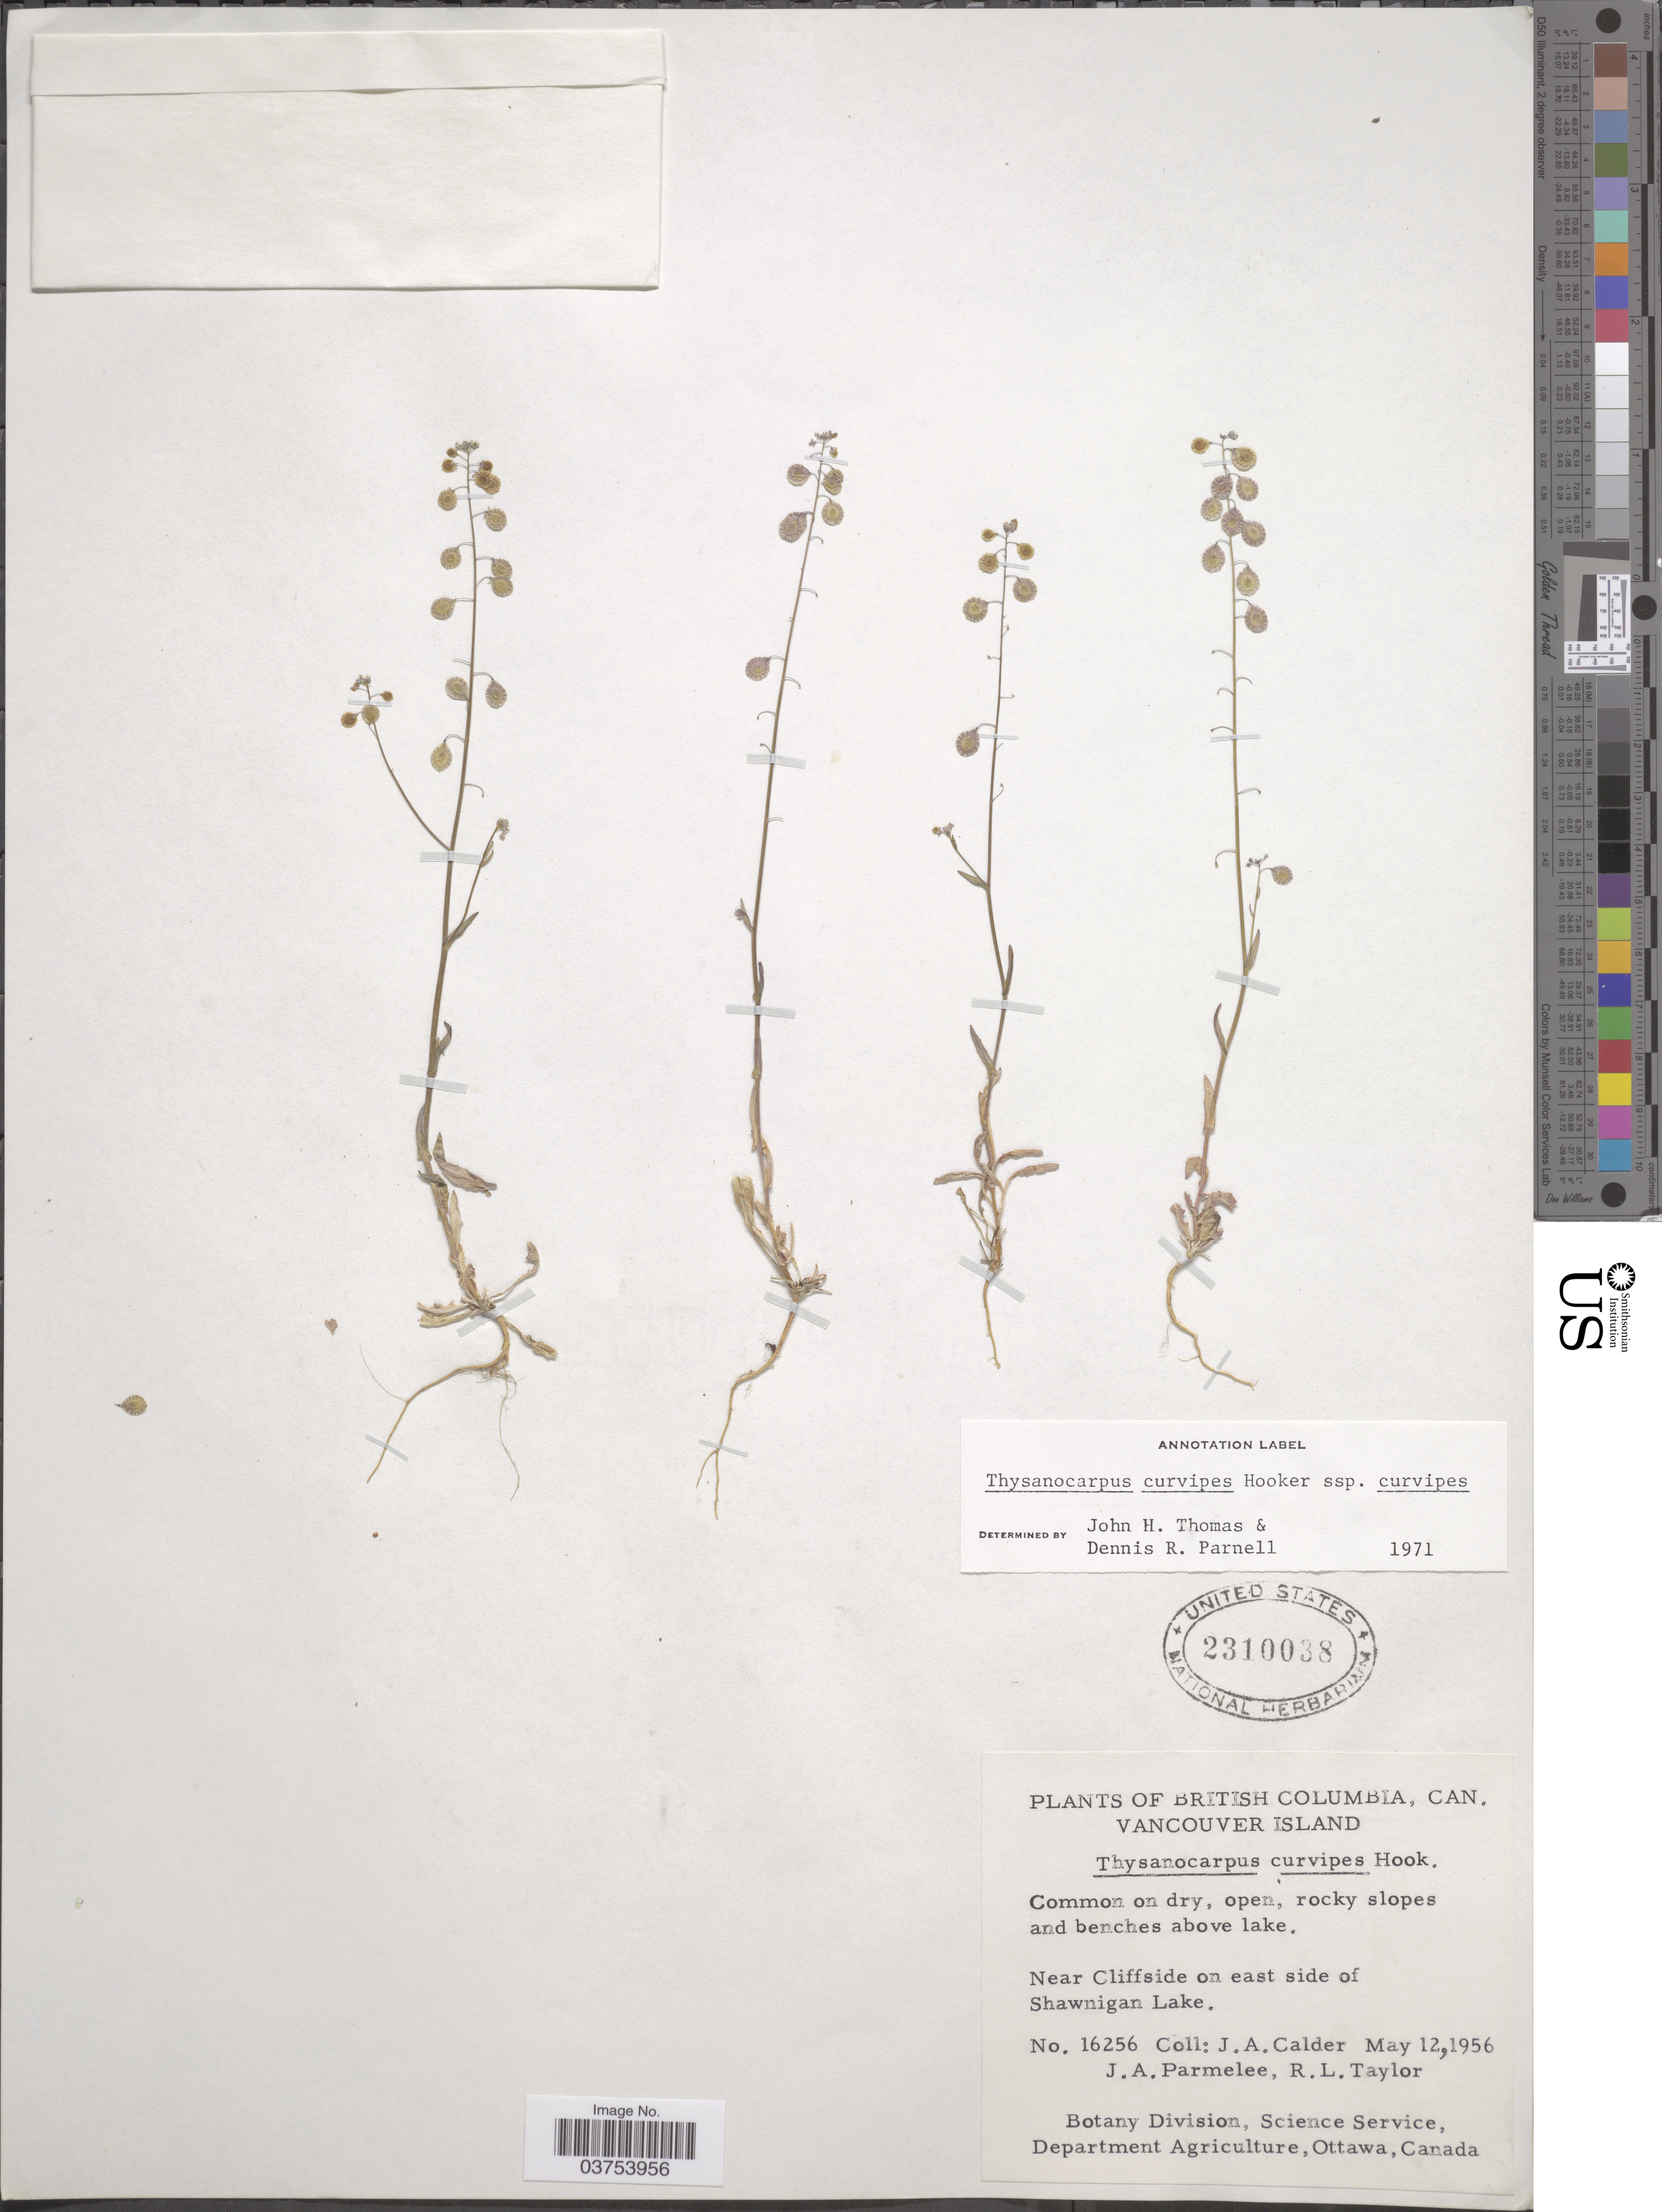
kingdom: Plantae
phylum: Tracheophyta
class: Magnoliopsida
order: Brassicales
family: Brassicaceae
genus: Thysanocarpus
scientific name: Thysanocarpus curvipes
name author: Hook.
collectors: J. A. Calder, J. A. Parmelee & R. Taylor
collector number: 16256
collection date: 1956-05-12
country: Canada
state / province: British Columbia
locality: Vancouver Island. Near Cliffside on east side of Shawnigan Lake.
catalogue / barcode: US 2310038